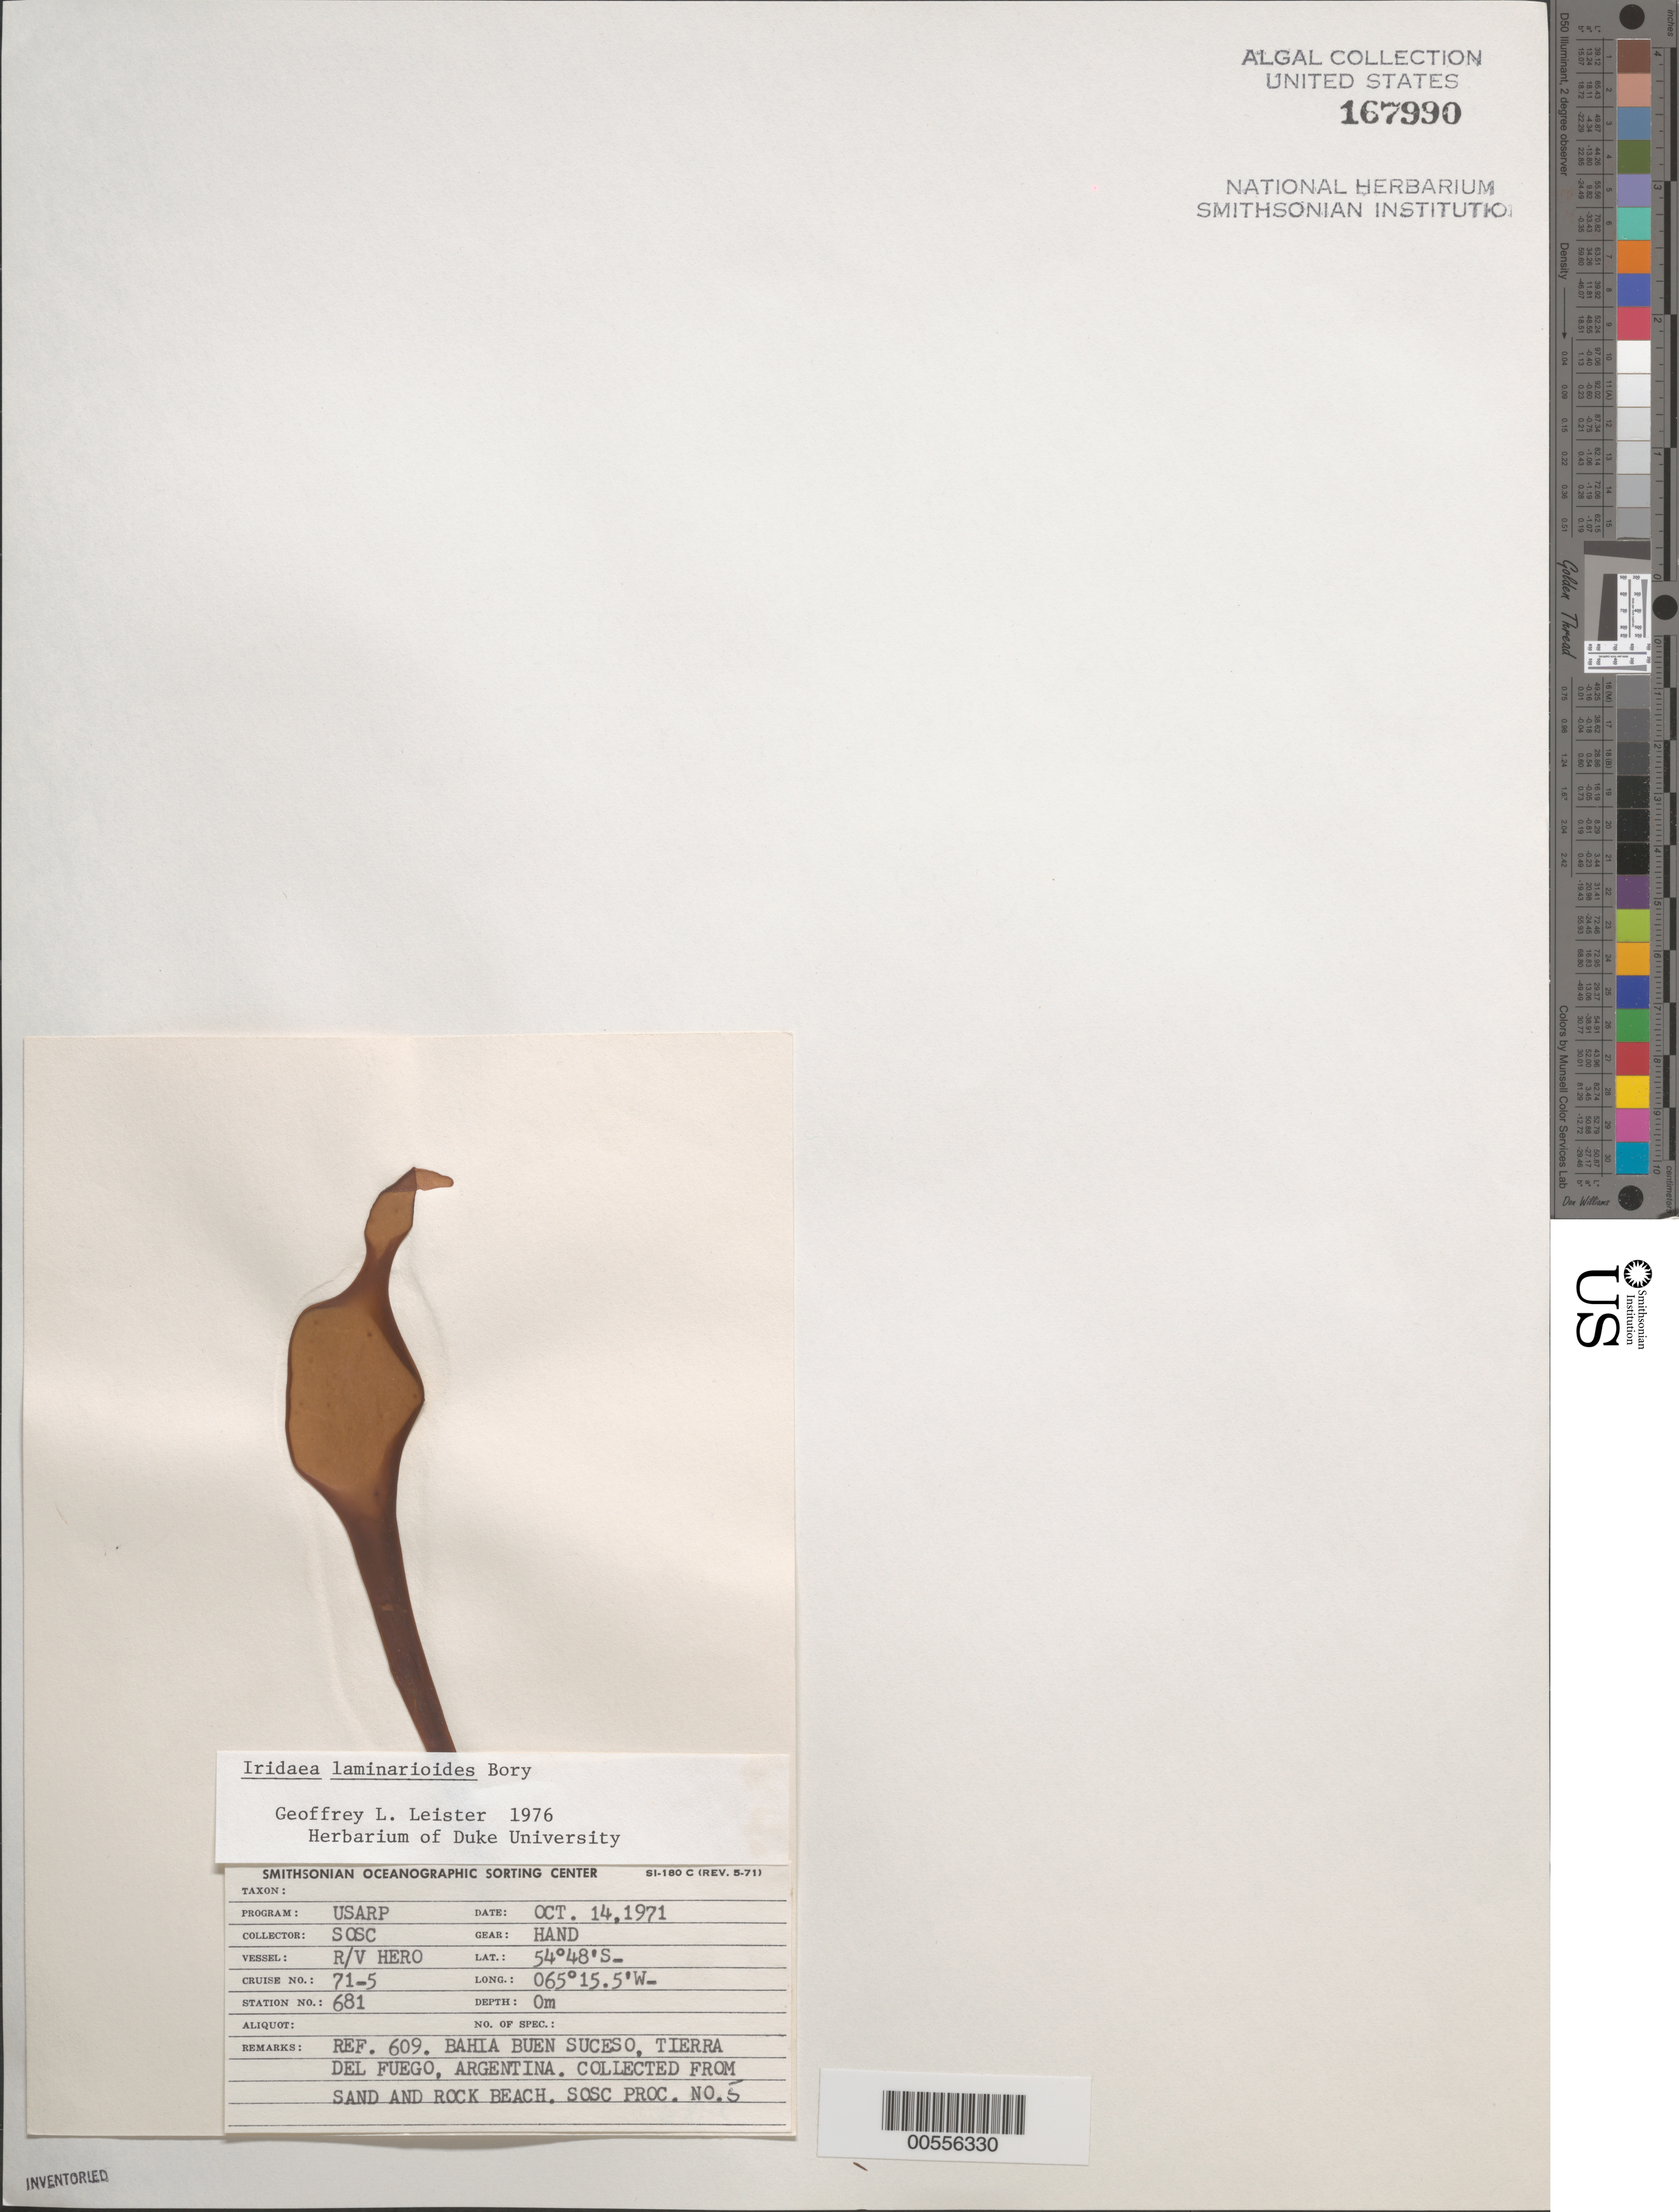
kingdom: Plantae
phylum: Rhodophyta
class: Florideophyceae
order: Gigartinales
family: Gigartinaceae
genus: Mazzaella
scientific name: Mazzaella laminarioides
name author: (Bory) Fredericq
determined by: Algae name updating Project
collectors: SOSC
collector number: Station 681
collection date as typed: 14 Oct 1971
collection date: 1971-10-14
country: Argentina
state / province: Tierra del Fuego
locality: Bahia Buen Suceso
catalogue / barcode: US 167990